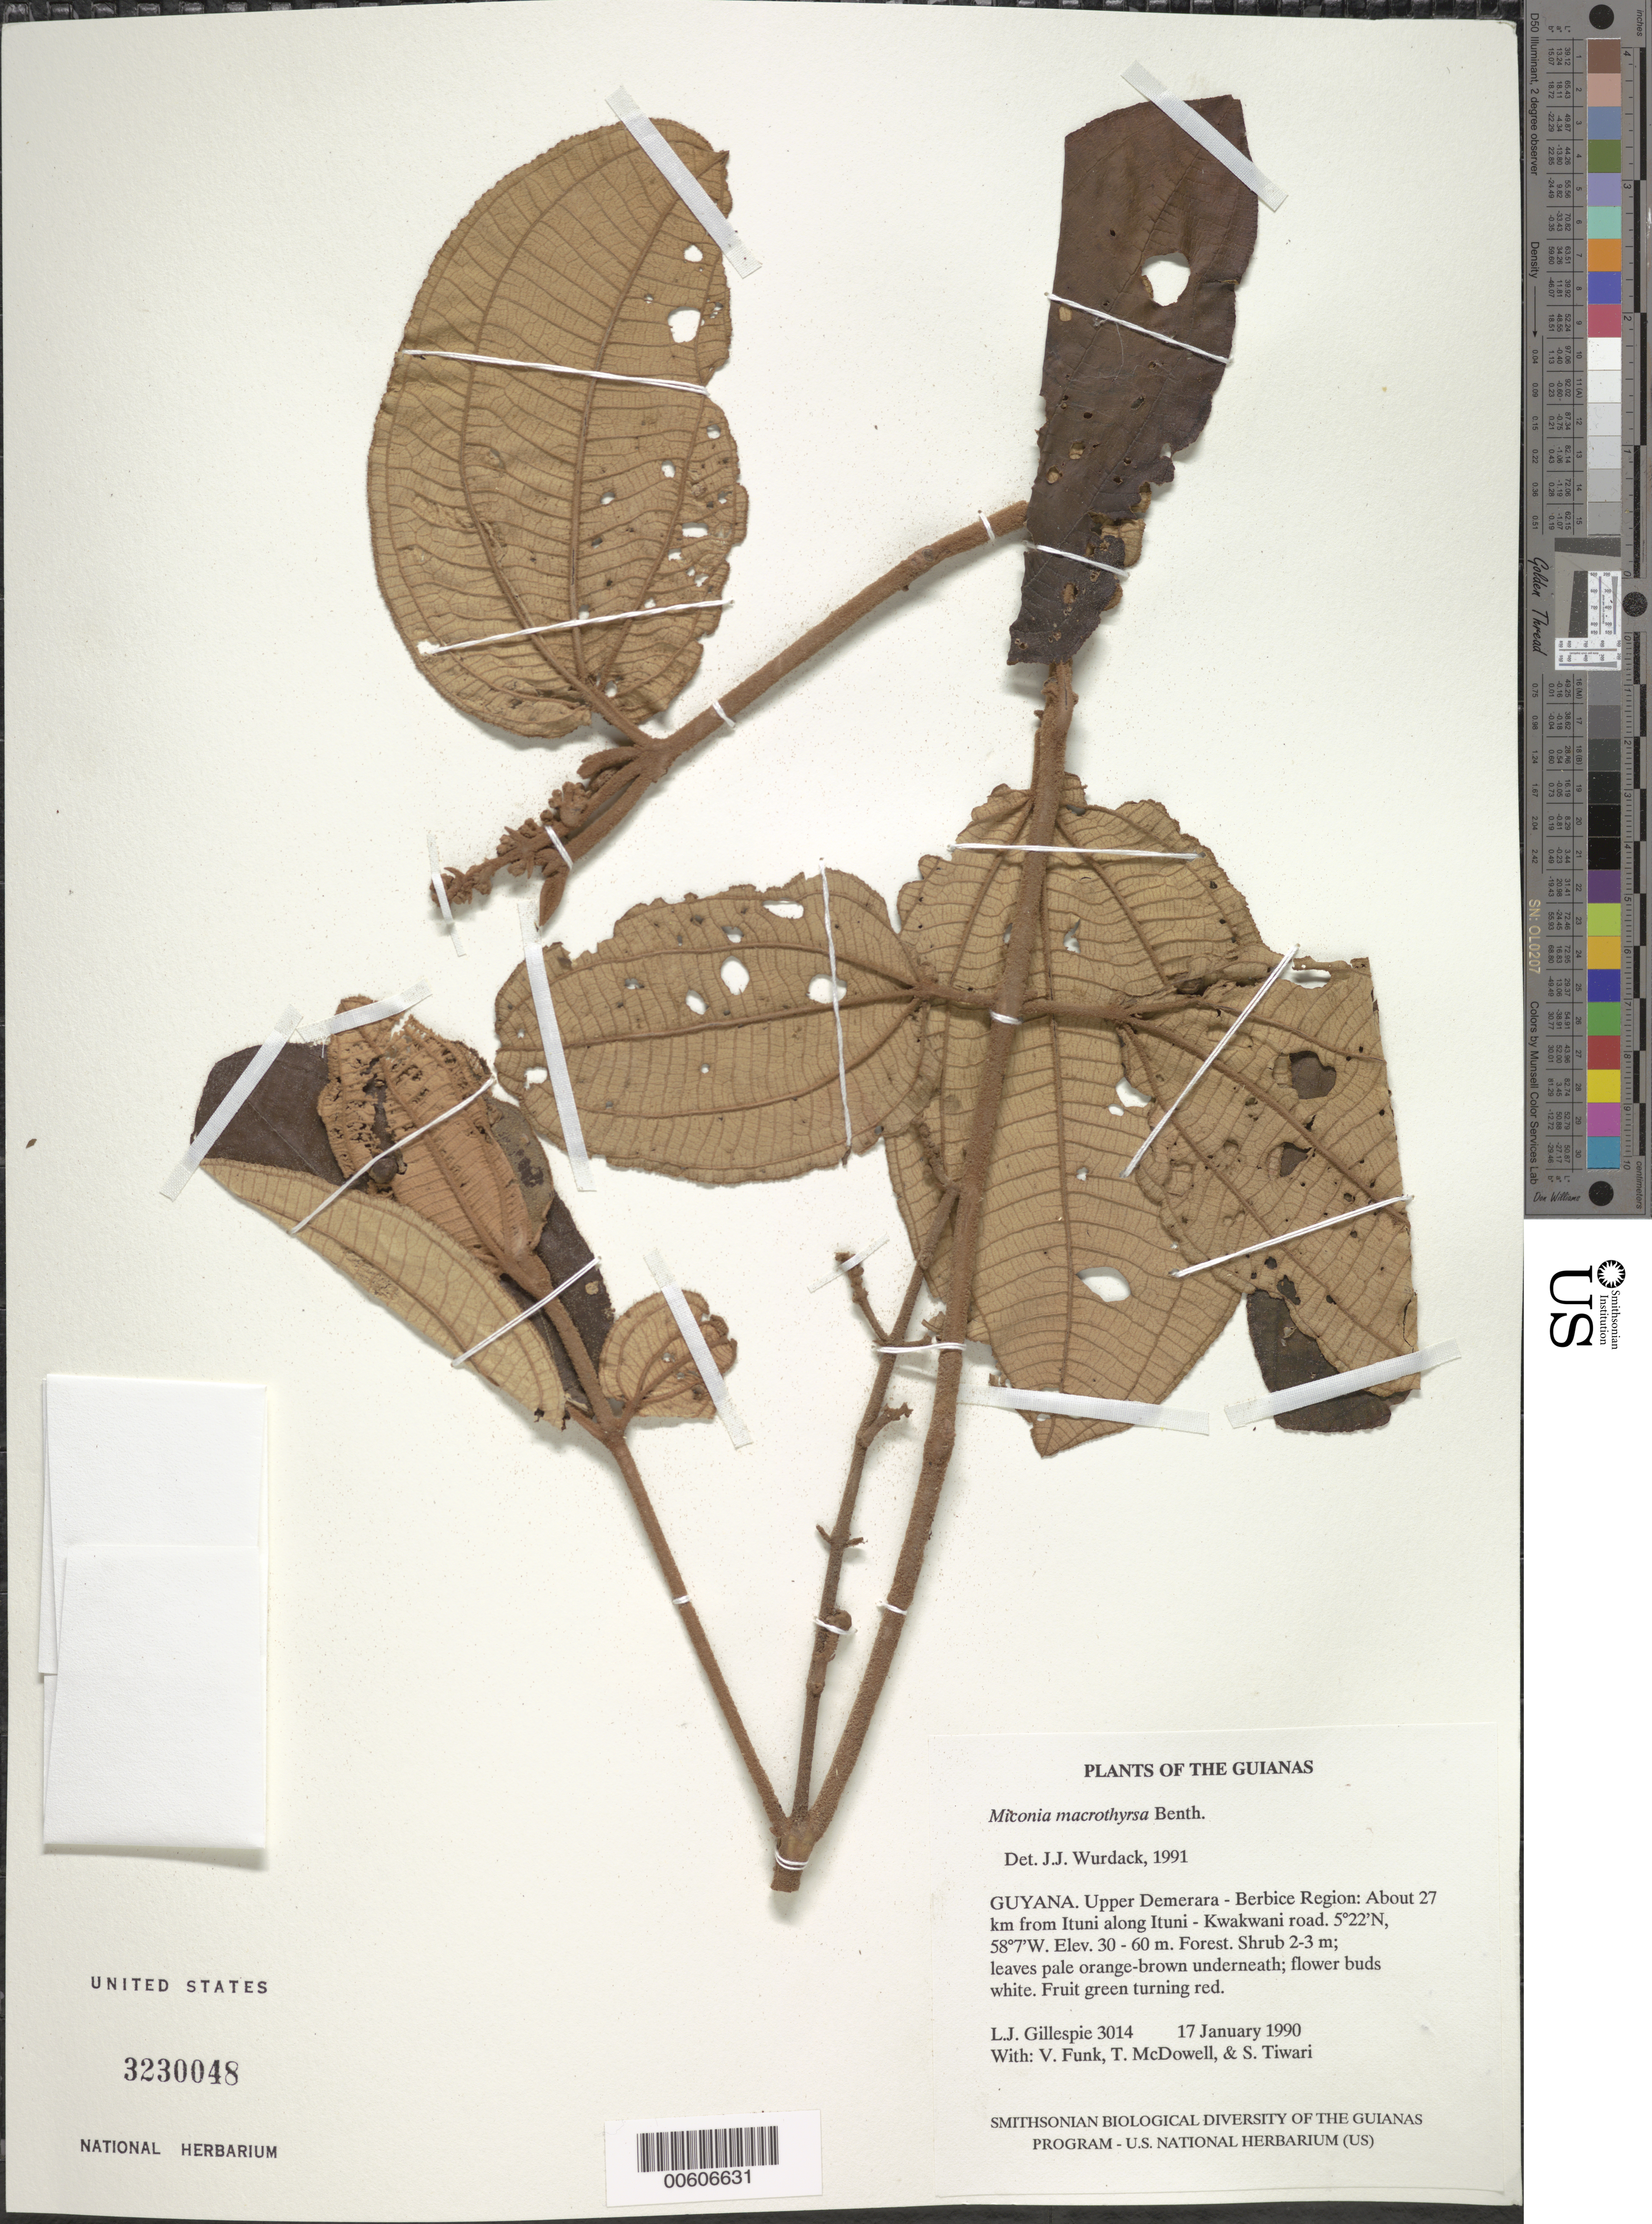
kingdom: Plantae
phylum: Tracheophyta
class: Magnoliopsida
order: Myrtales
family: Melastomataceae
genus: Miconia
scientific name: Miconia macrothyrsa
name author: Benth.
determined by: Wurdack, John J., (US), US (UNITED STATES)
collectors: L. J. Gillespie, V. Funk, T. McDowell & S. Tiwari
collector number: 3014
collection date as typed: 17 January 1990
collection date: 1990-01-17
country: Guyana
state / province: U. Demerara-Berbice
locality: About 27 km from Ituni along Ituni - Kwakwani road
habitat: Forest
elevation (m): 30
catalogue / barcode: US 3230048